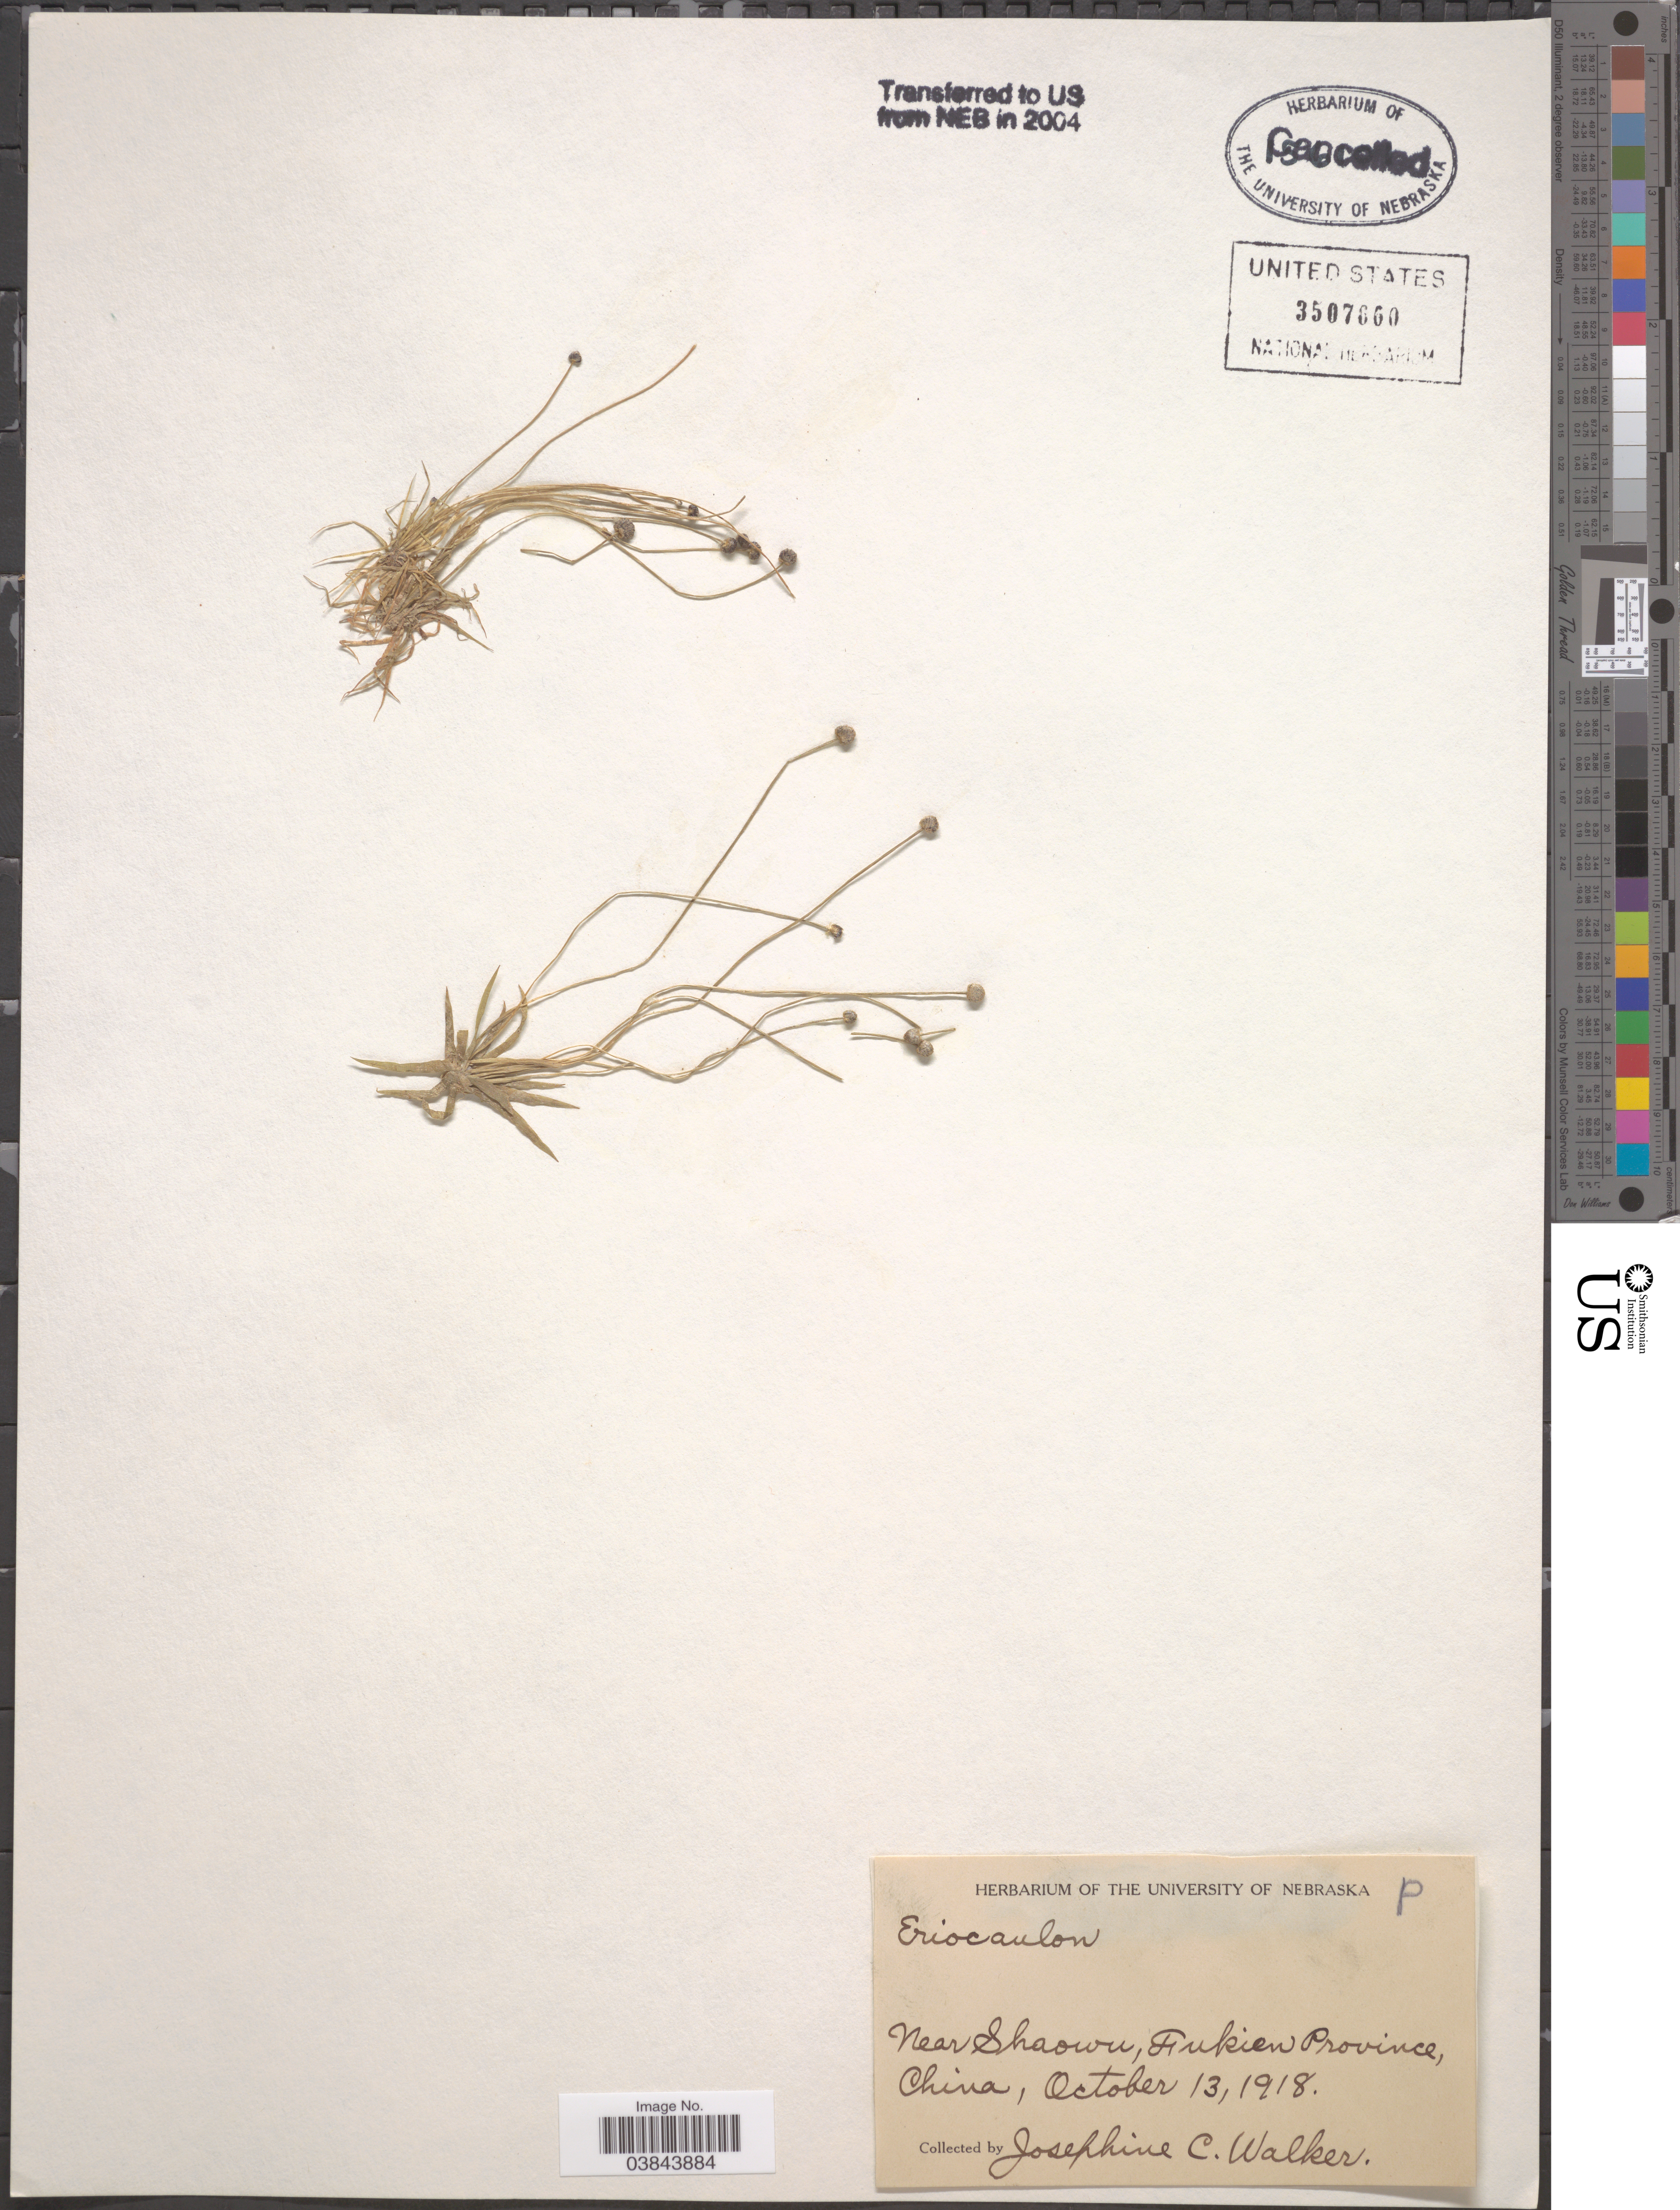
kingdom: Plantae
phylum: Tracheophyta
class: Liliopsida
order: Poales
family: Eriocaulaceae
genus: Eriocaulon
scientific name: Eriocaulon sp.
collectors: J. Walker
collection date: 1918-10-13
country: China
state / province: Fujian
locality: Near Shaowu, Fukien Province.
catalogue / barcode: US 3507660